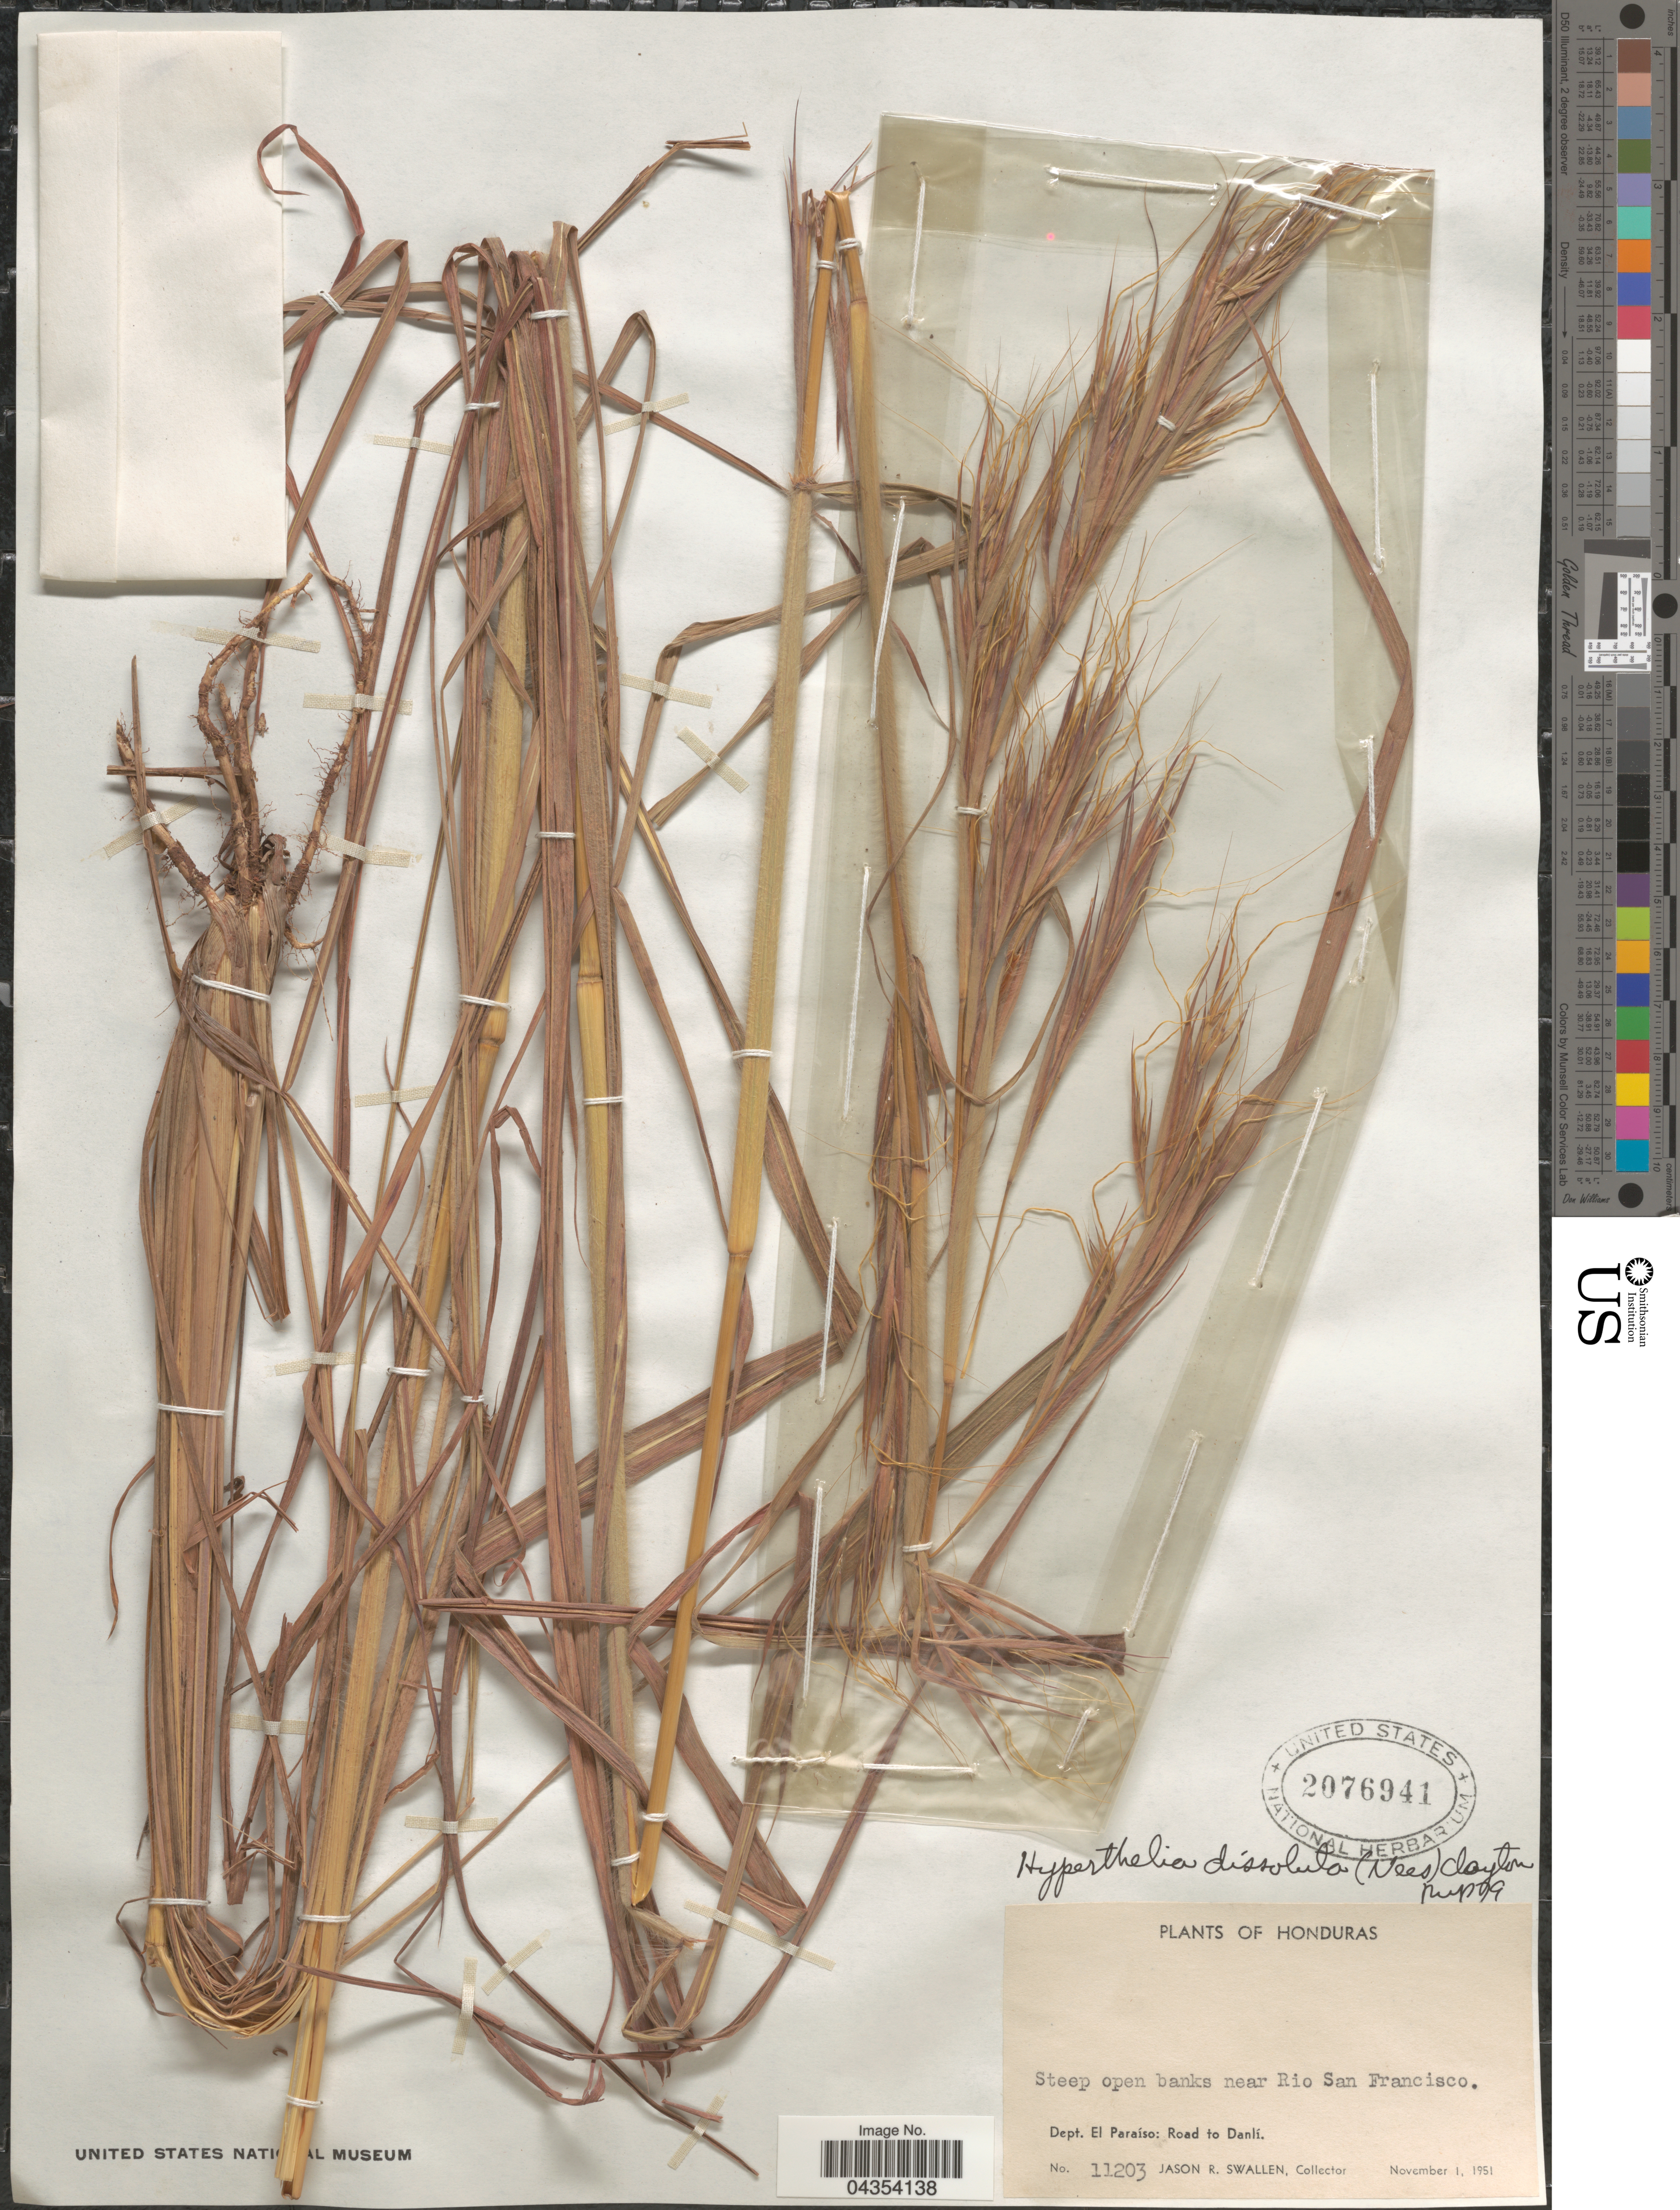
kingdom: Plantae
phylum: Tracheophyta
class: Liliopsida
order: Poales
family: Poaceae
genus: Hyperthelia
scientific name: Hyperthelia dissoluta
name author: (Nees ex Steud.) Clayton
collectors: J. R. Swallen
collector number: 11203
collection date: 1951-11-01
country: Honduras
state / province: El Paraiso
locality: Steep open banks near Rio San Francisco. Dept. El Paraíso: Road to Danlí.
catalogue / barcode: US 2076941